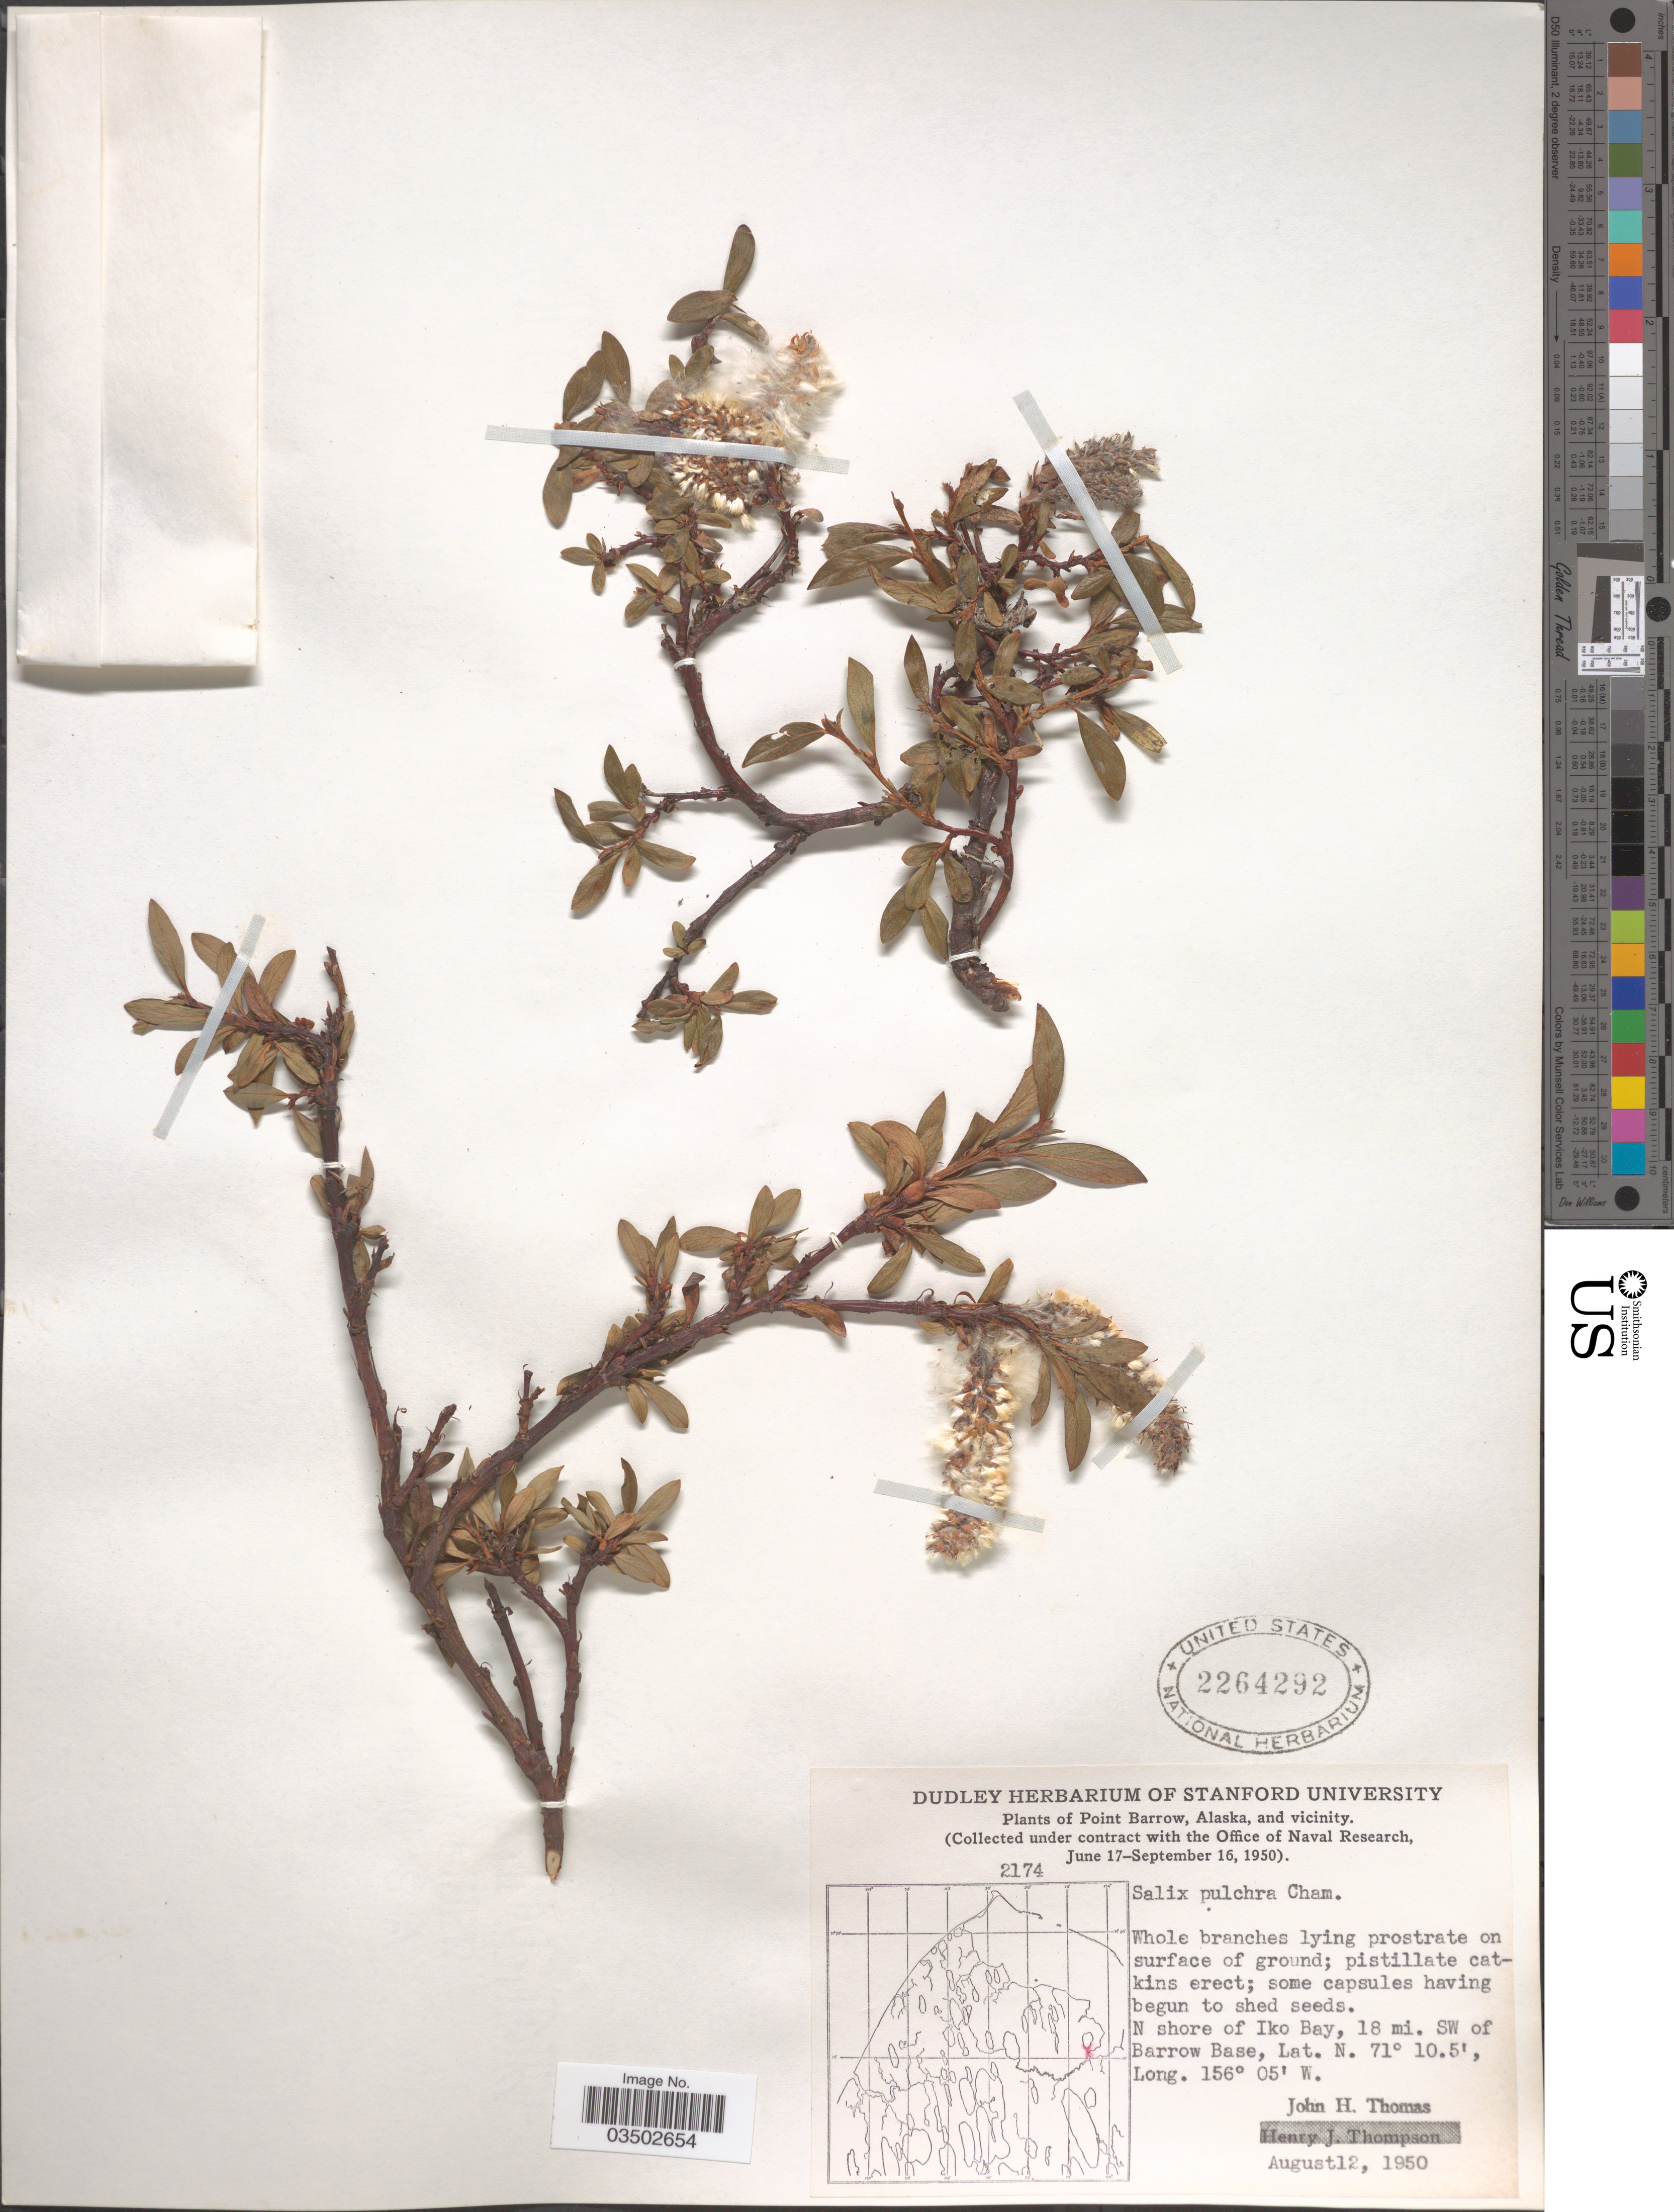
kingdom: Plantae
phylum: Tracheophyta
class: Magnoliopsida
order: Malpighiales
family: Salicaceae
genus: Salix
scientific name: Salix pulchra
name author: Cham.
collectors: J. H. Thomas & H. Thompson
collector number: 2174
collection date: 1950-08-12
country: United States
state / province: Alaska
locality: Point Barrow, Alaska, and vicinity. N shore of Iko Bay, 18 mi. SW of Barrow Base.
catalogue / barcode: US 2264292